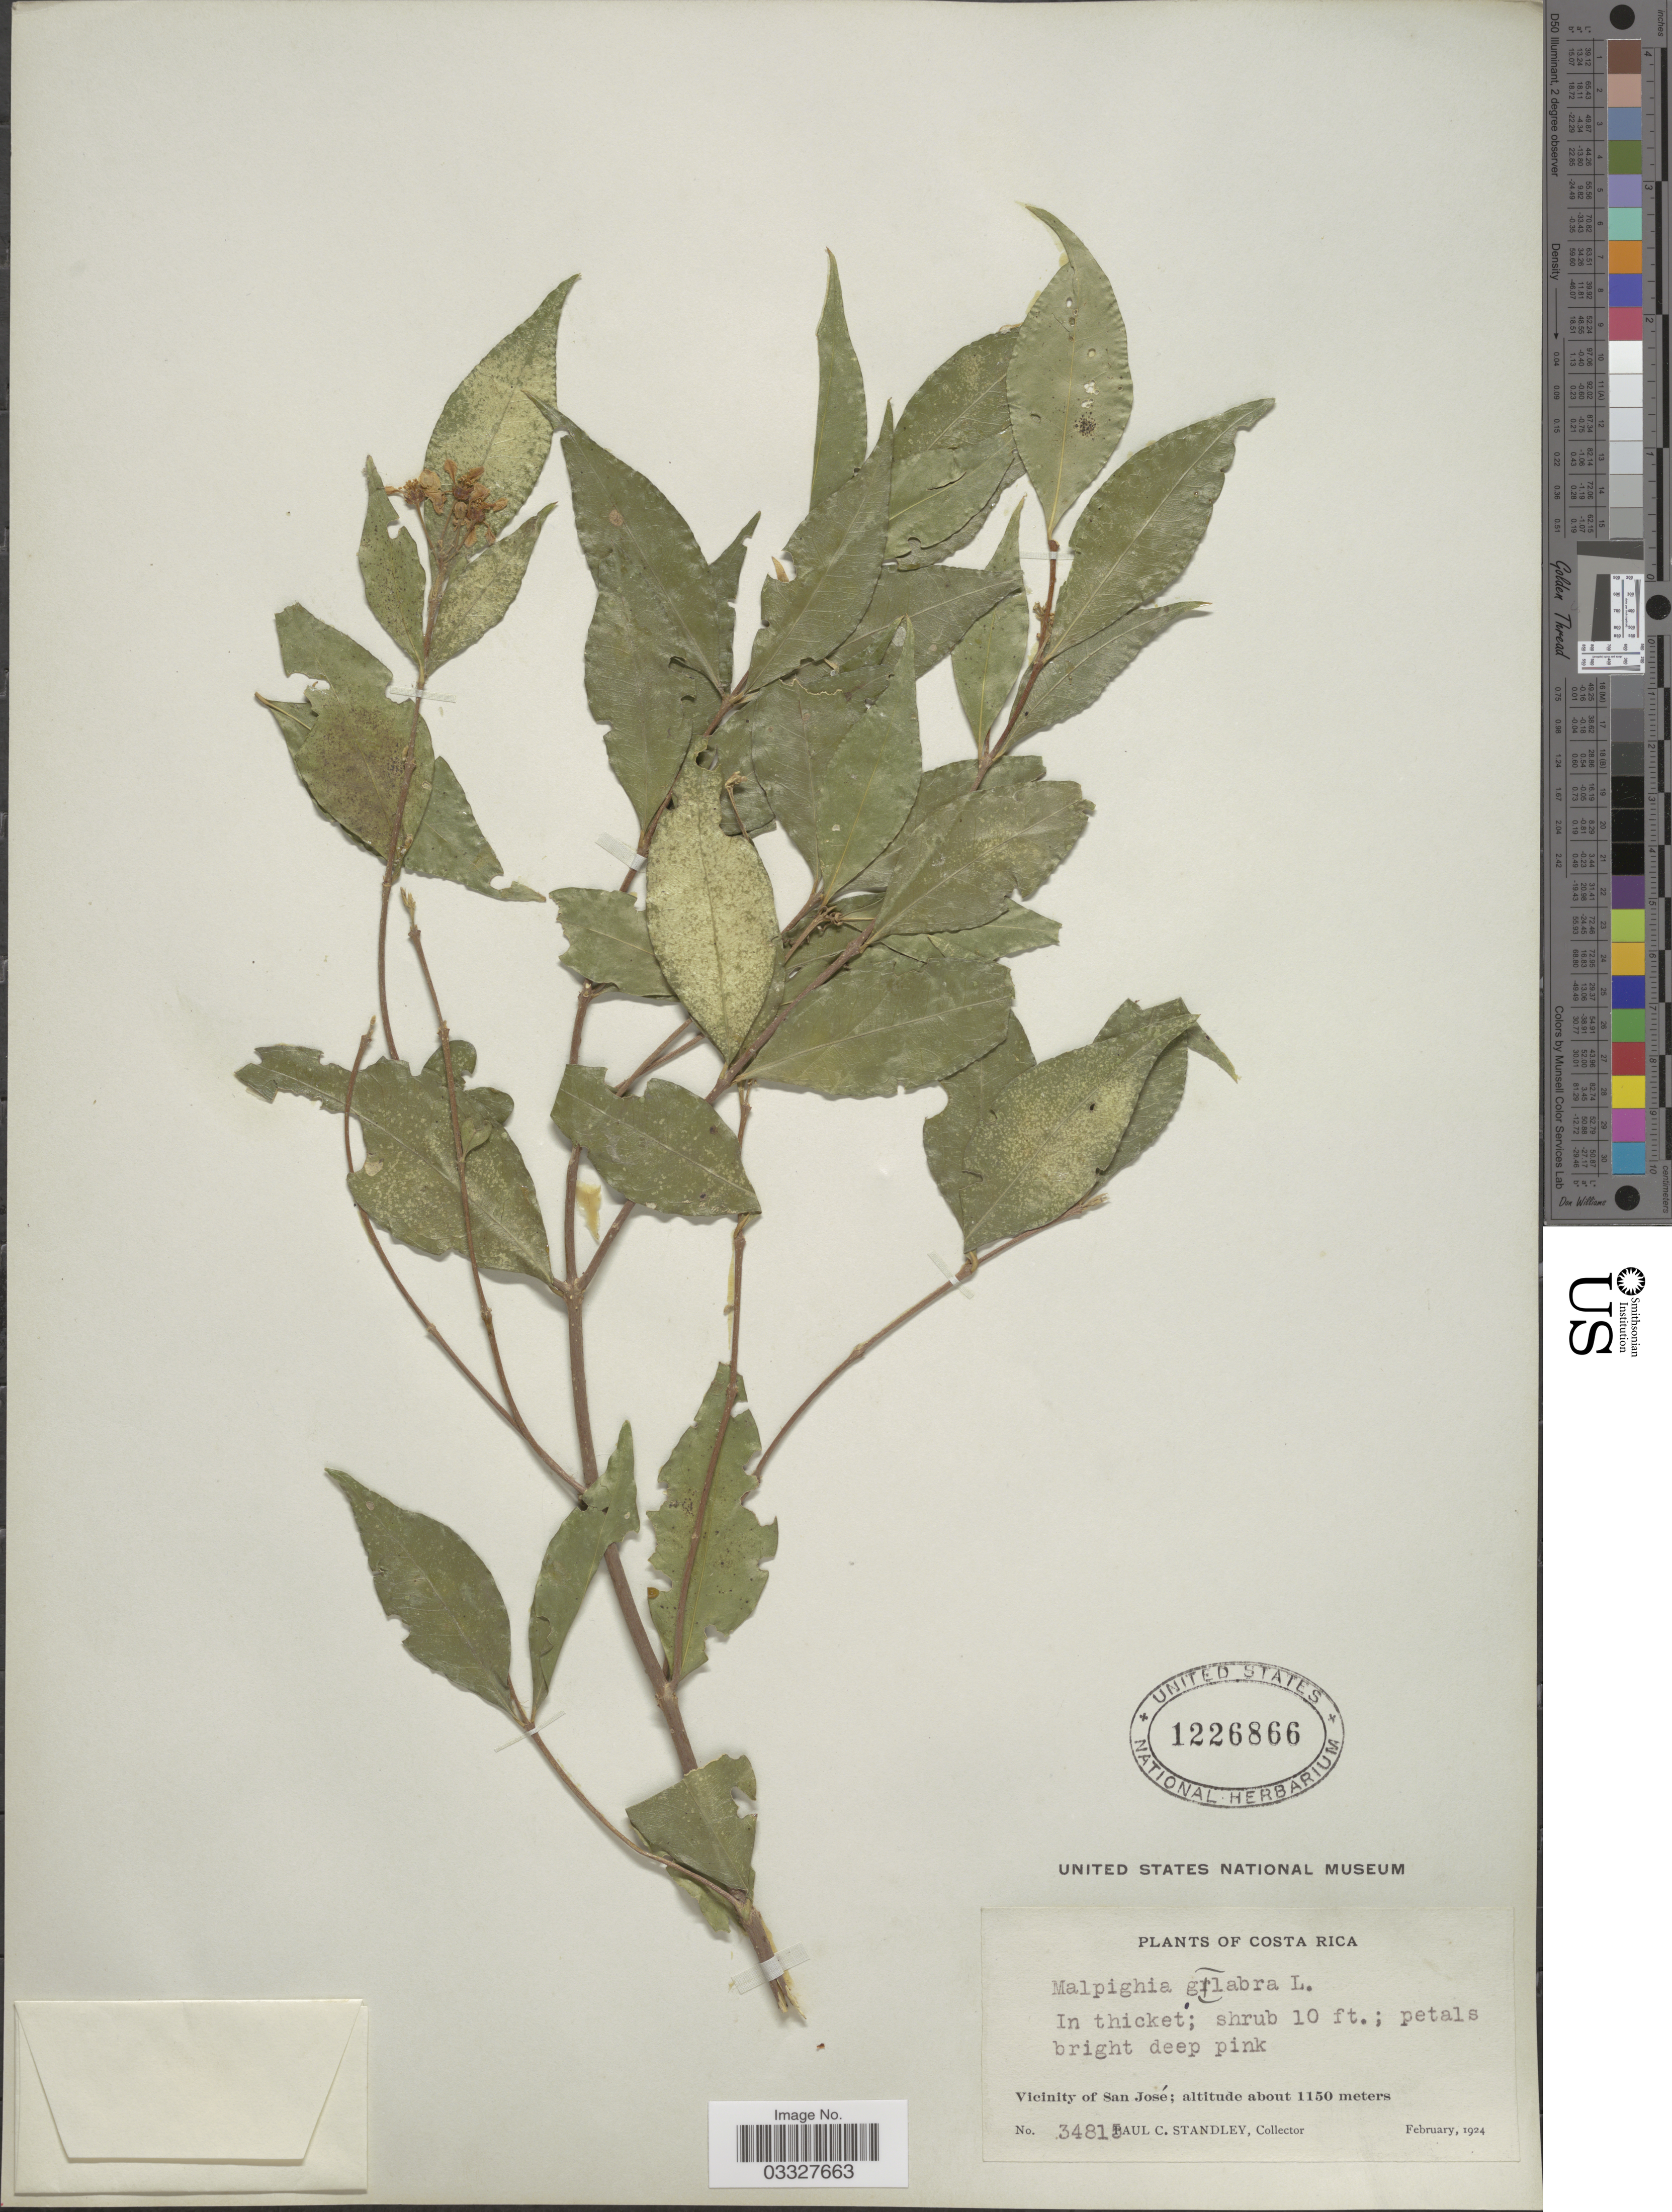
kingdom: Plantae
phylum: Tracheophyta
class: Magnoliopsida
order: Malpighiales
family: Malpighiaceae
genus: Malpighia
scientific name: Malpighia glabra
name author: L.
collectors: P. C. Standley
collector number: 34815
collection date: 1924-02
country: Costa Rica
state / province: San José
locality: Vicinity of San José.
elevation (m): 1150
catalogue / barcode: US 1226866